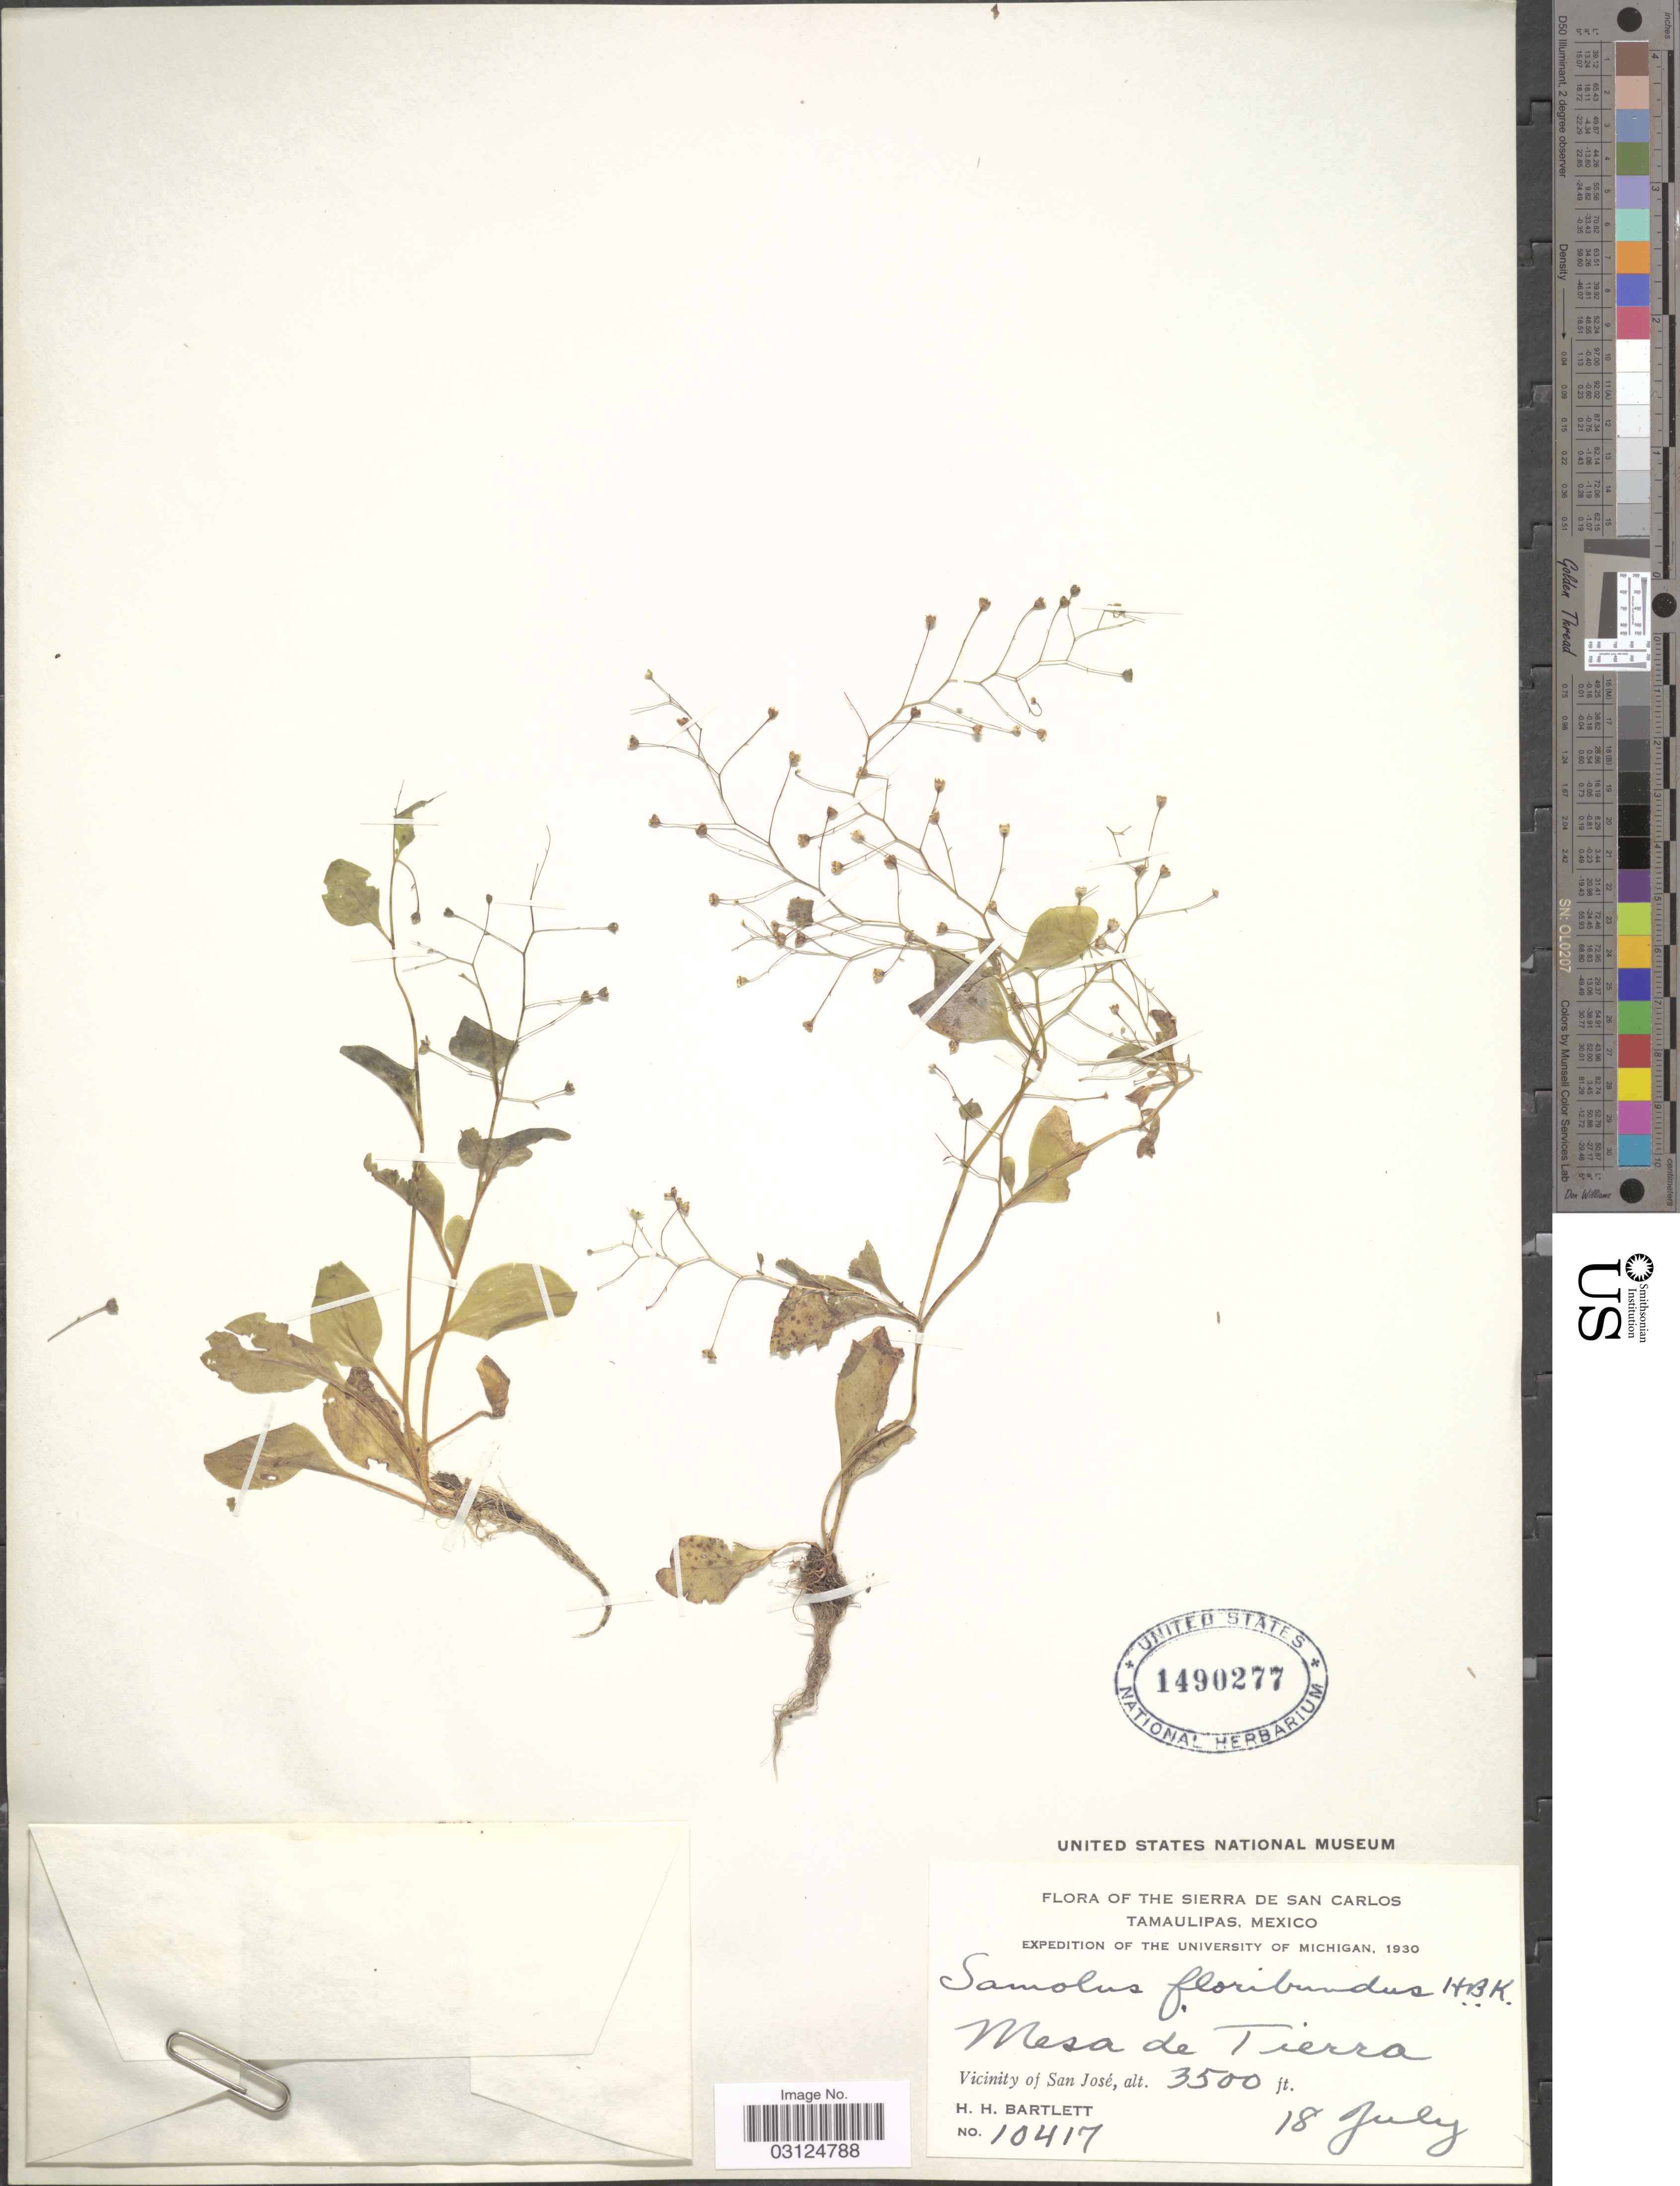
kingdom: Plantae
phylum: Tracheophyta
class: Magnoliopsida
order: Ericales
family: Primulaceae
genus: Samolus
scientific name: Samolus valerandi var. floribundus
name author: (Kunth) R. Knuth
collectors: H. H. Bartlett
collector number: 10417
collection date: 1930-07-18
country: Mexico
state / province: Tamaulipas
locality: Sierra de San Carlos. Mesa de Tierra. Vicinity of San José.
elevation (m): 1067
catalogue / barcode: US 1490277